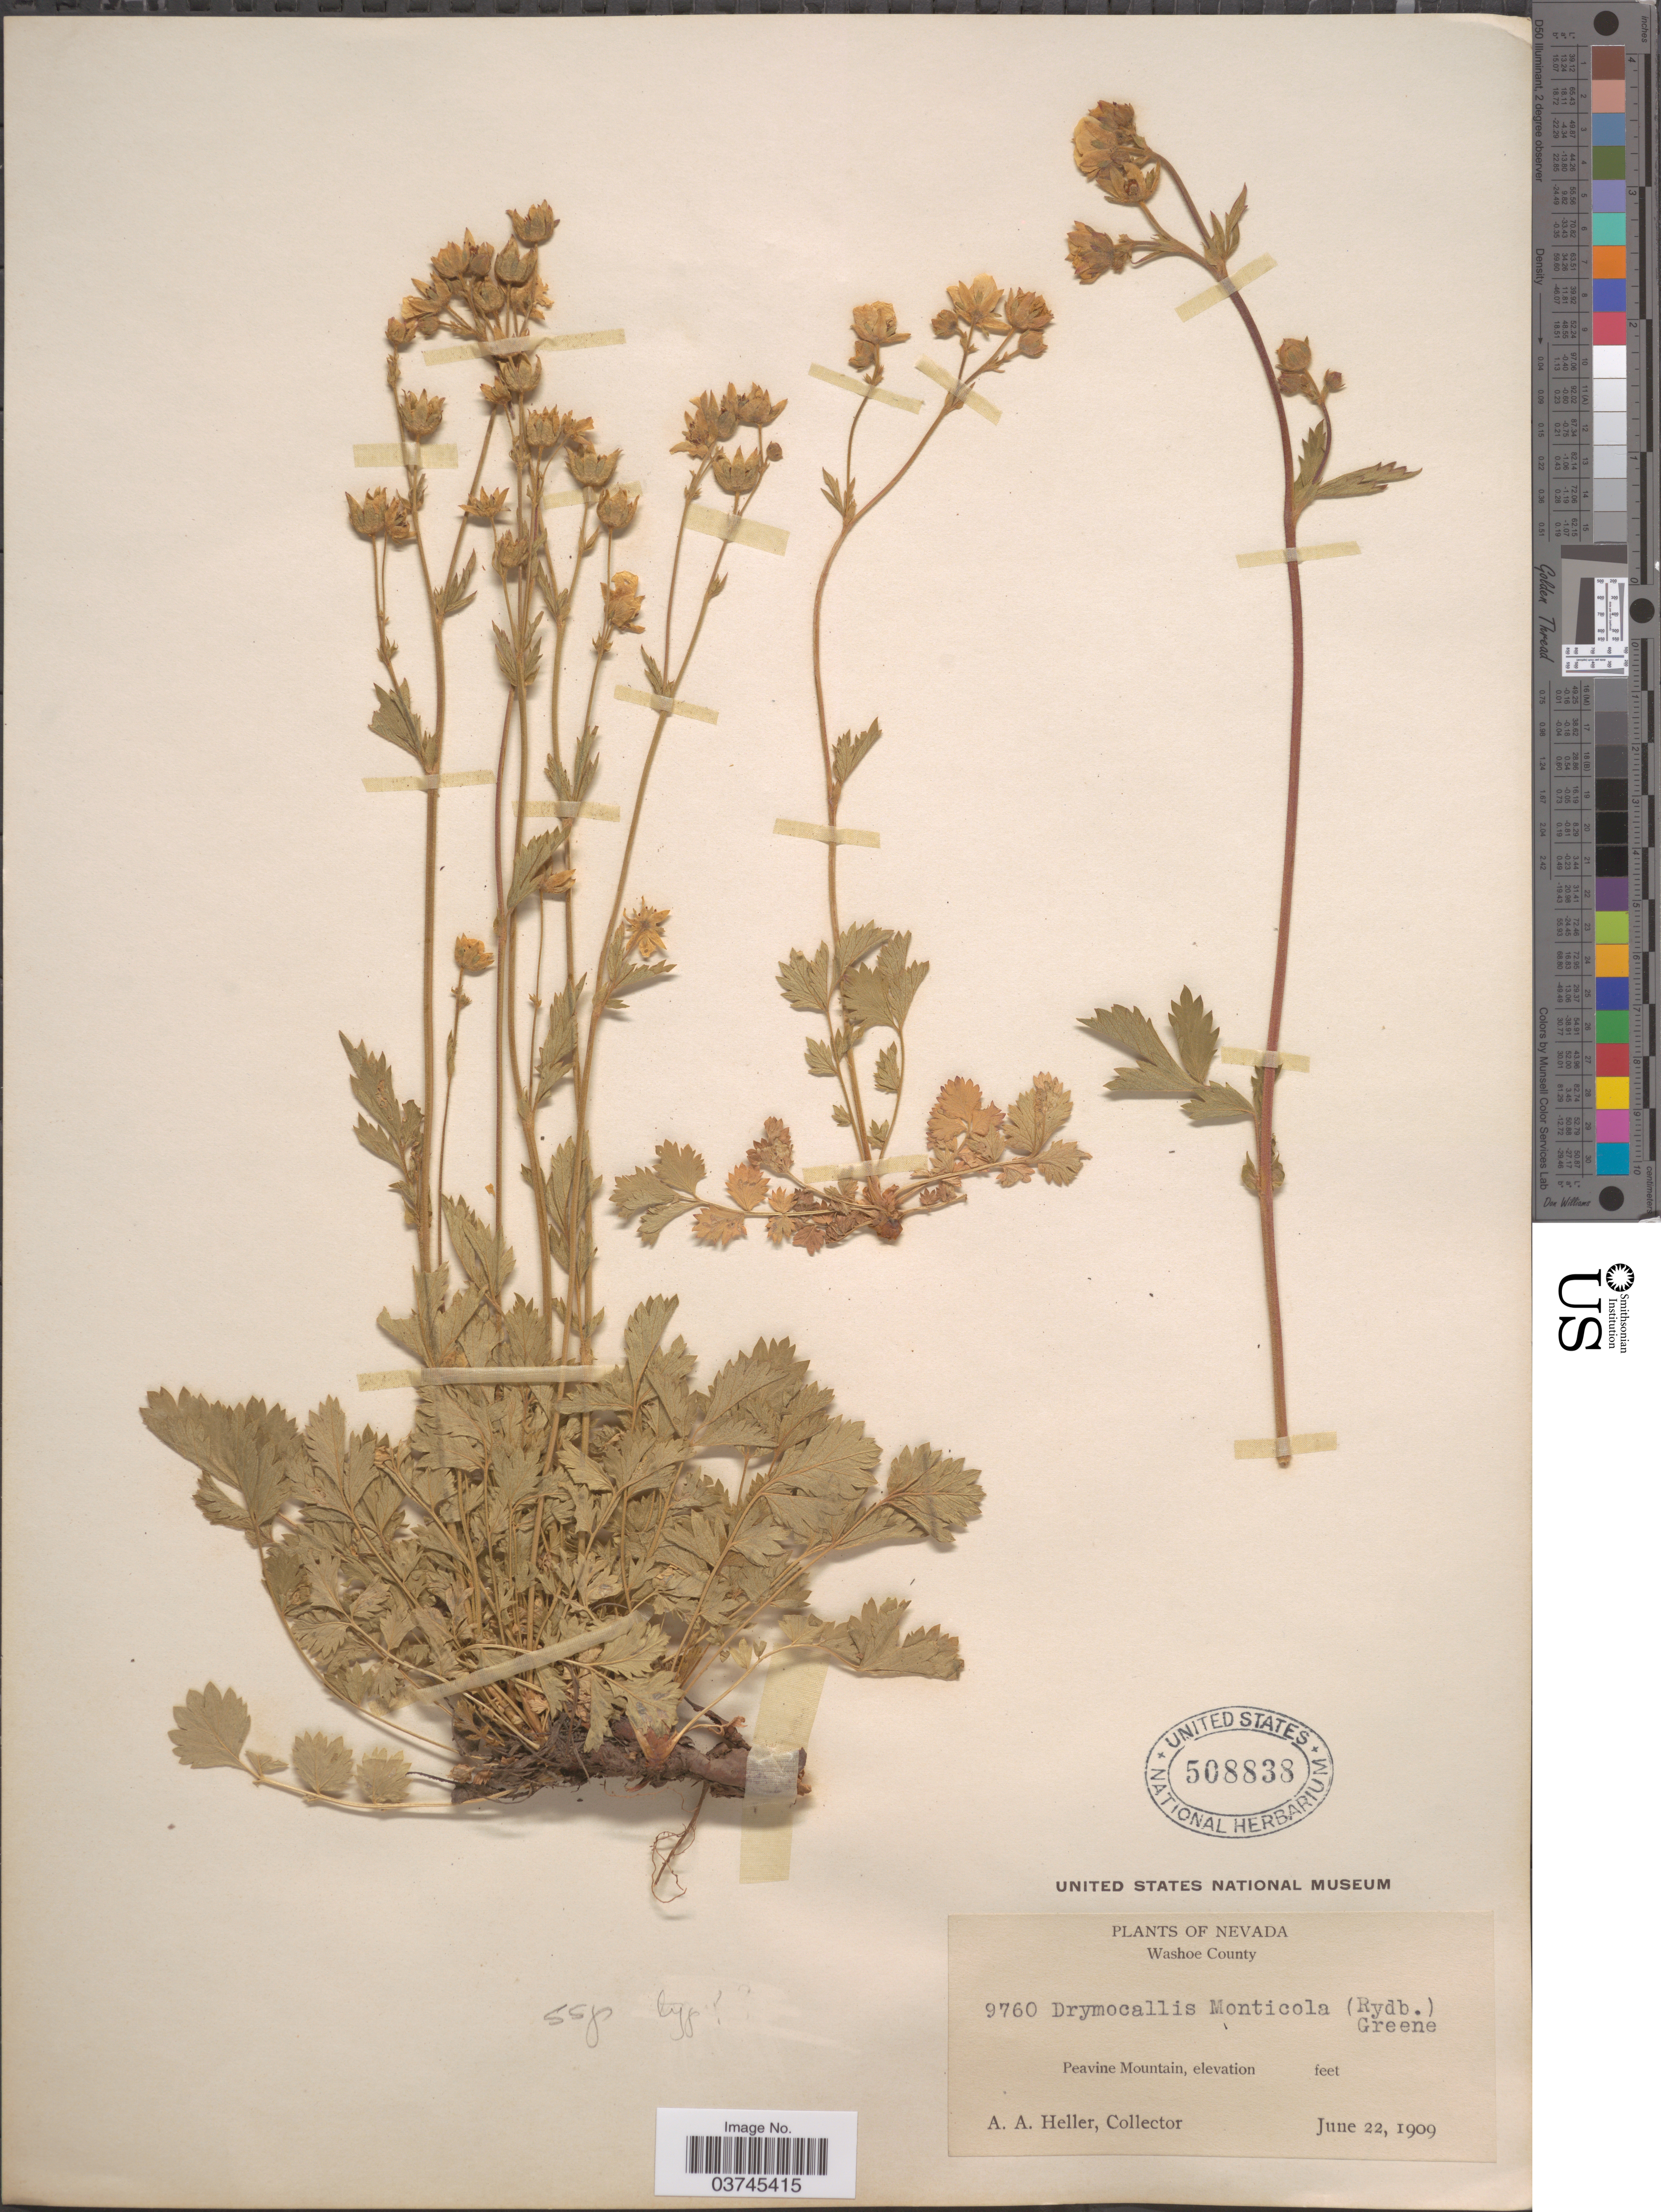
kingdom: Plantae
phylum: Tracheophyta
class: Magnoliopsida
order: Rosales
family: Rosaceae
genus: Drymocallis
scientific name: Drymocallis lactea var. lactea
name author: (Greene) Rydb.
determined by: Strong, Mark T., (BOT), Smithsonian Institution - National Museum of Natural History (UNITED STATES)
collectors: A. A. Heller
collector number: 9760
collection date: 1909-06-22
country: United States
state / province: Nevada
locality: Washoe County. Peavine Mountain.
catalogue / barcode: US 508838